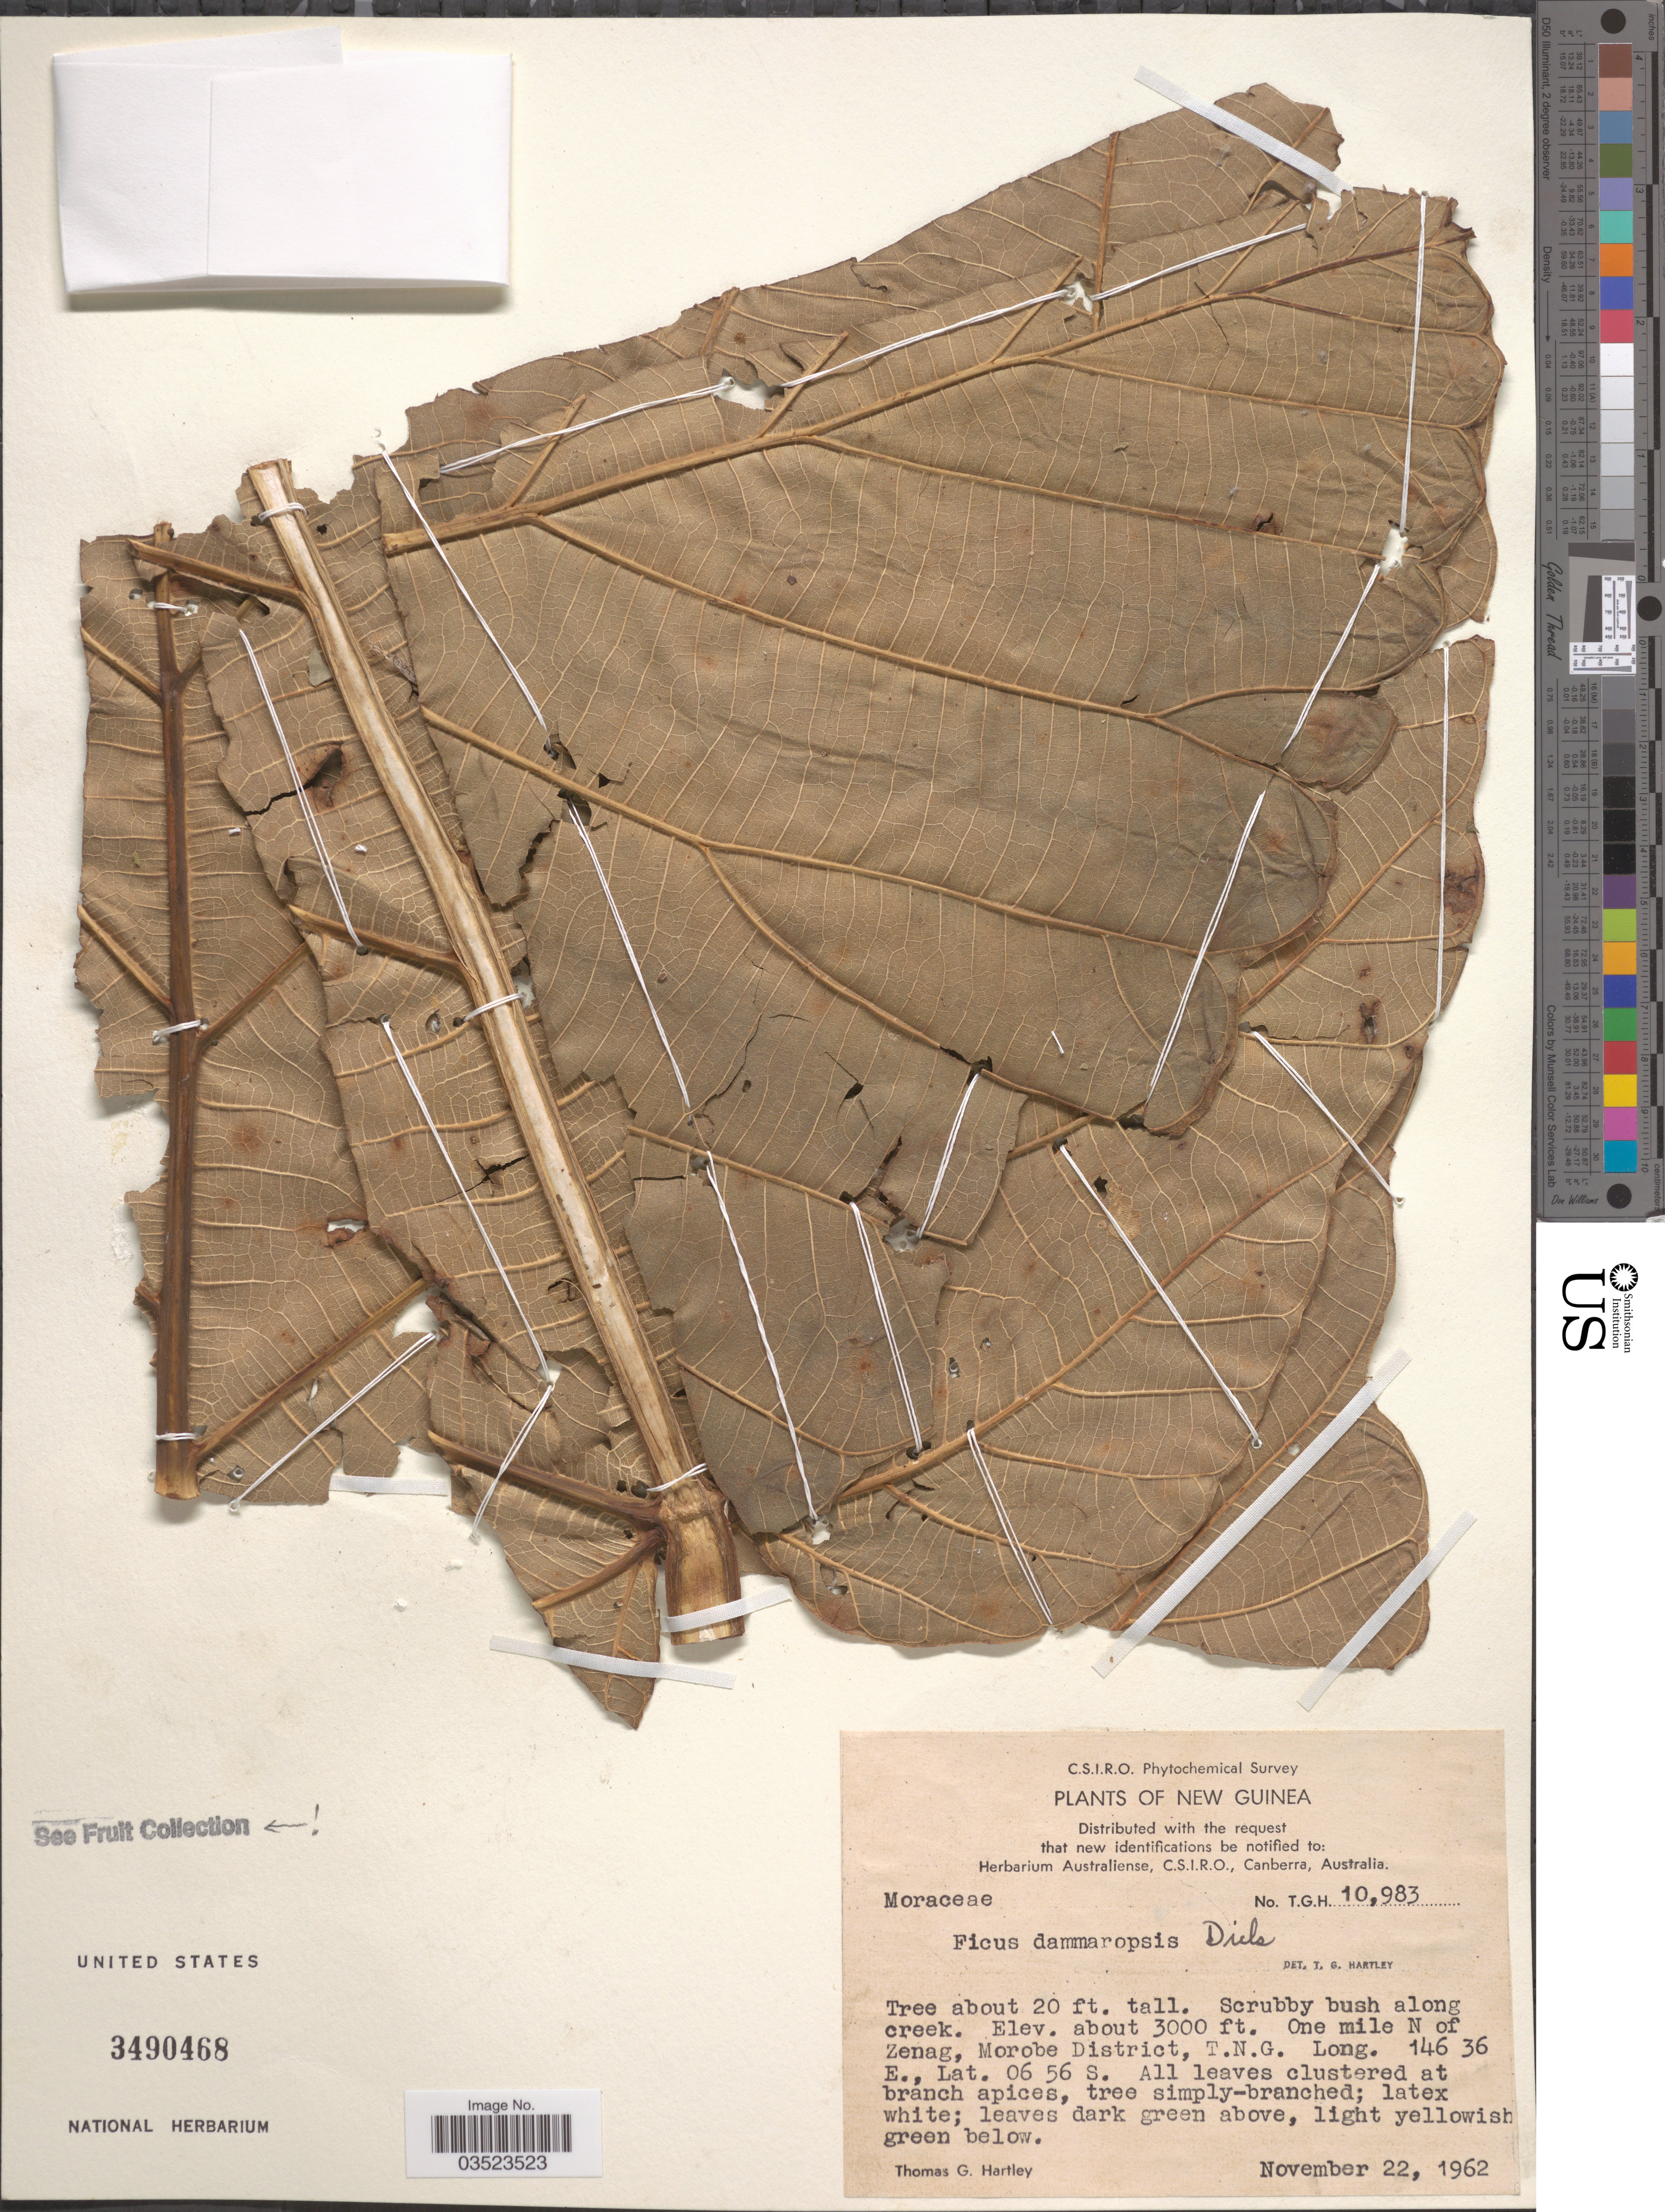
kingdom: Plantae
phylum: Tracheophyta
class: Magnoliopsida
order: Rosales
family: Moraceae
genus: Ficus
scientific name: Ficus dammaropsis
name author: Diels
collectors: T. G. Hartley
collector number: T.G.H. 10983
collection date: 1962-11-22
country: Papua New Guinea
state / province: Morobe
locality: New Guinea. One mile N of Zenag, Morobe District, T.N.G.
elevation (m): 914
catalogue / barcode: US 3490468